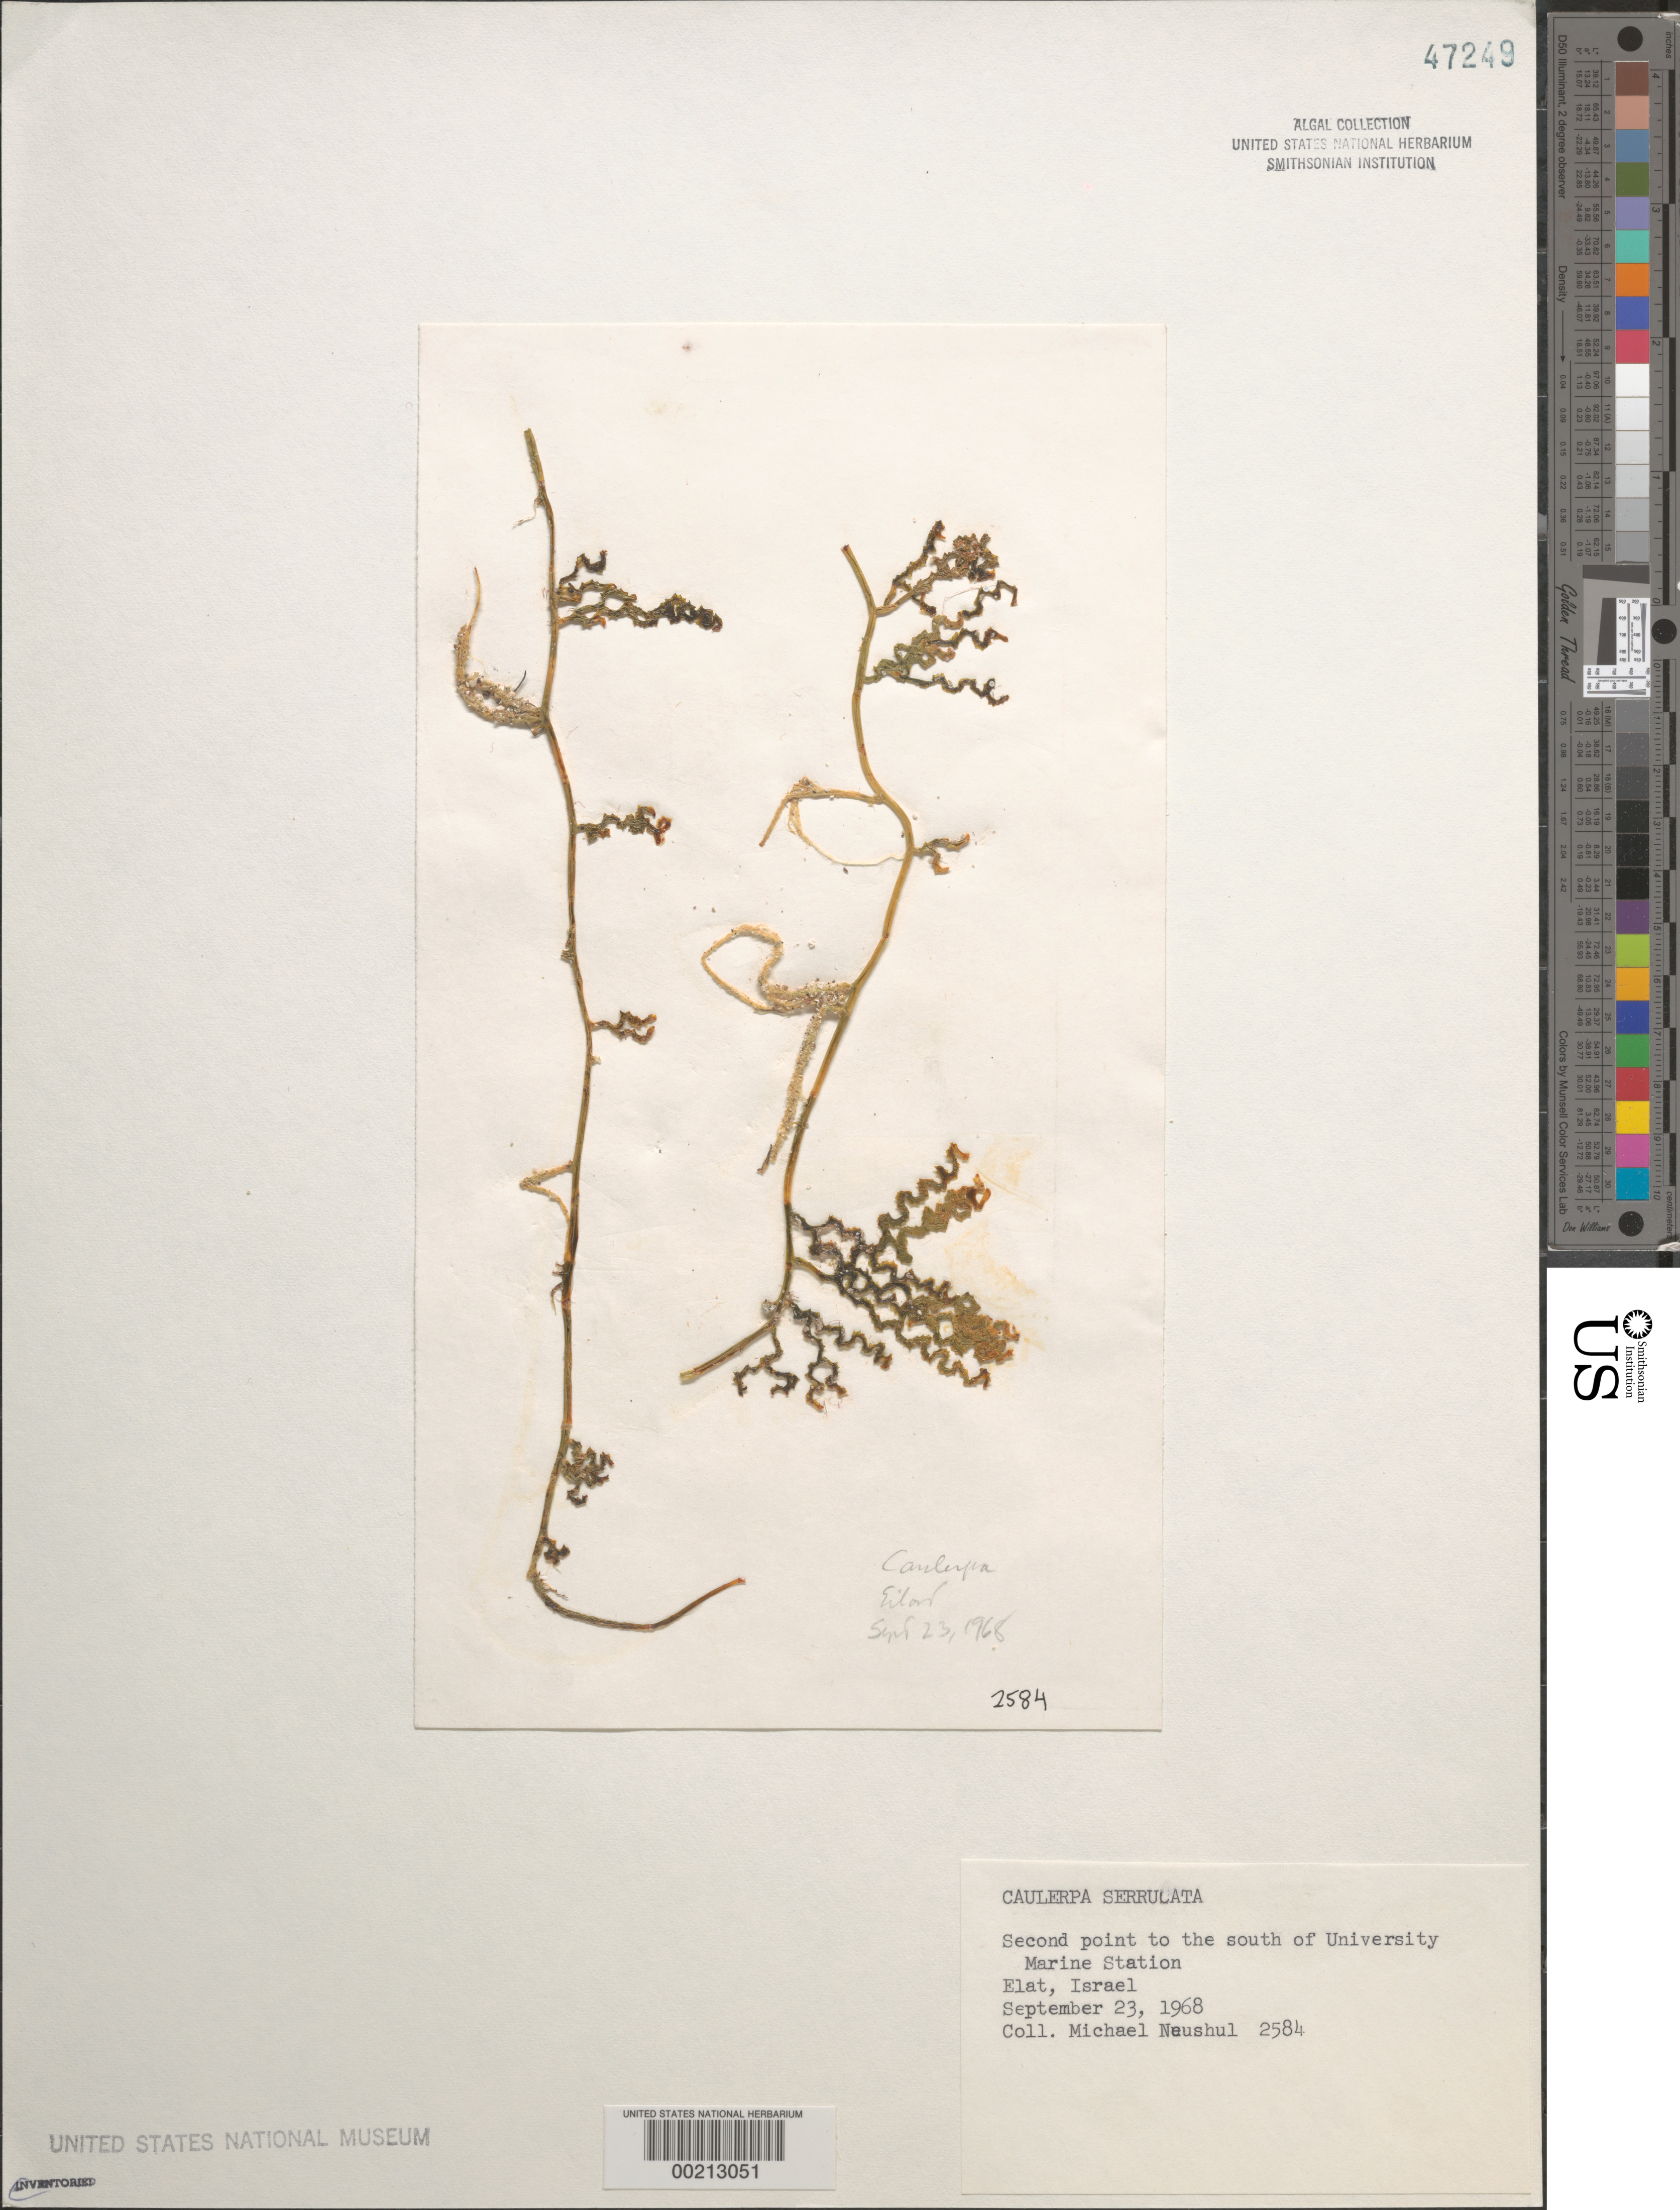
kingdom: Plantae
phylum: Chlorophyta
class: Ulvophyceae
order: Bryopsidales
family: Caulerpaceae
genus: Caulerpa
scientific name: Caulerpa serrulata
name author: (Forssk.) J. Agardh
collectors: M. Neushul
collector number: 2584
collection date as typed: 23 Sep 1968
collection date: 1968-09-23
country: Israel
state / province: Southern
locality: Elat, south of University marine station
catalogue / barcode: US 47249